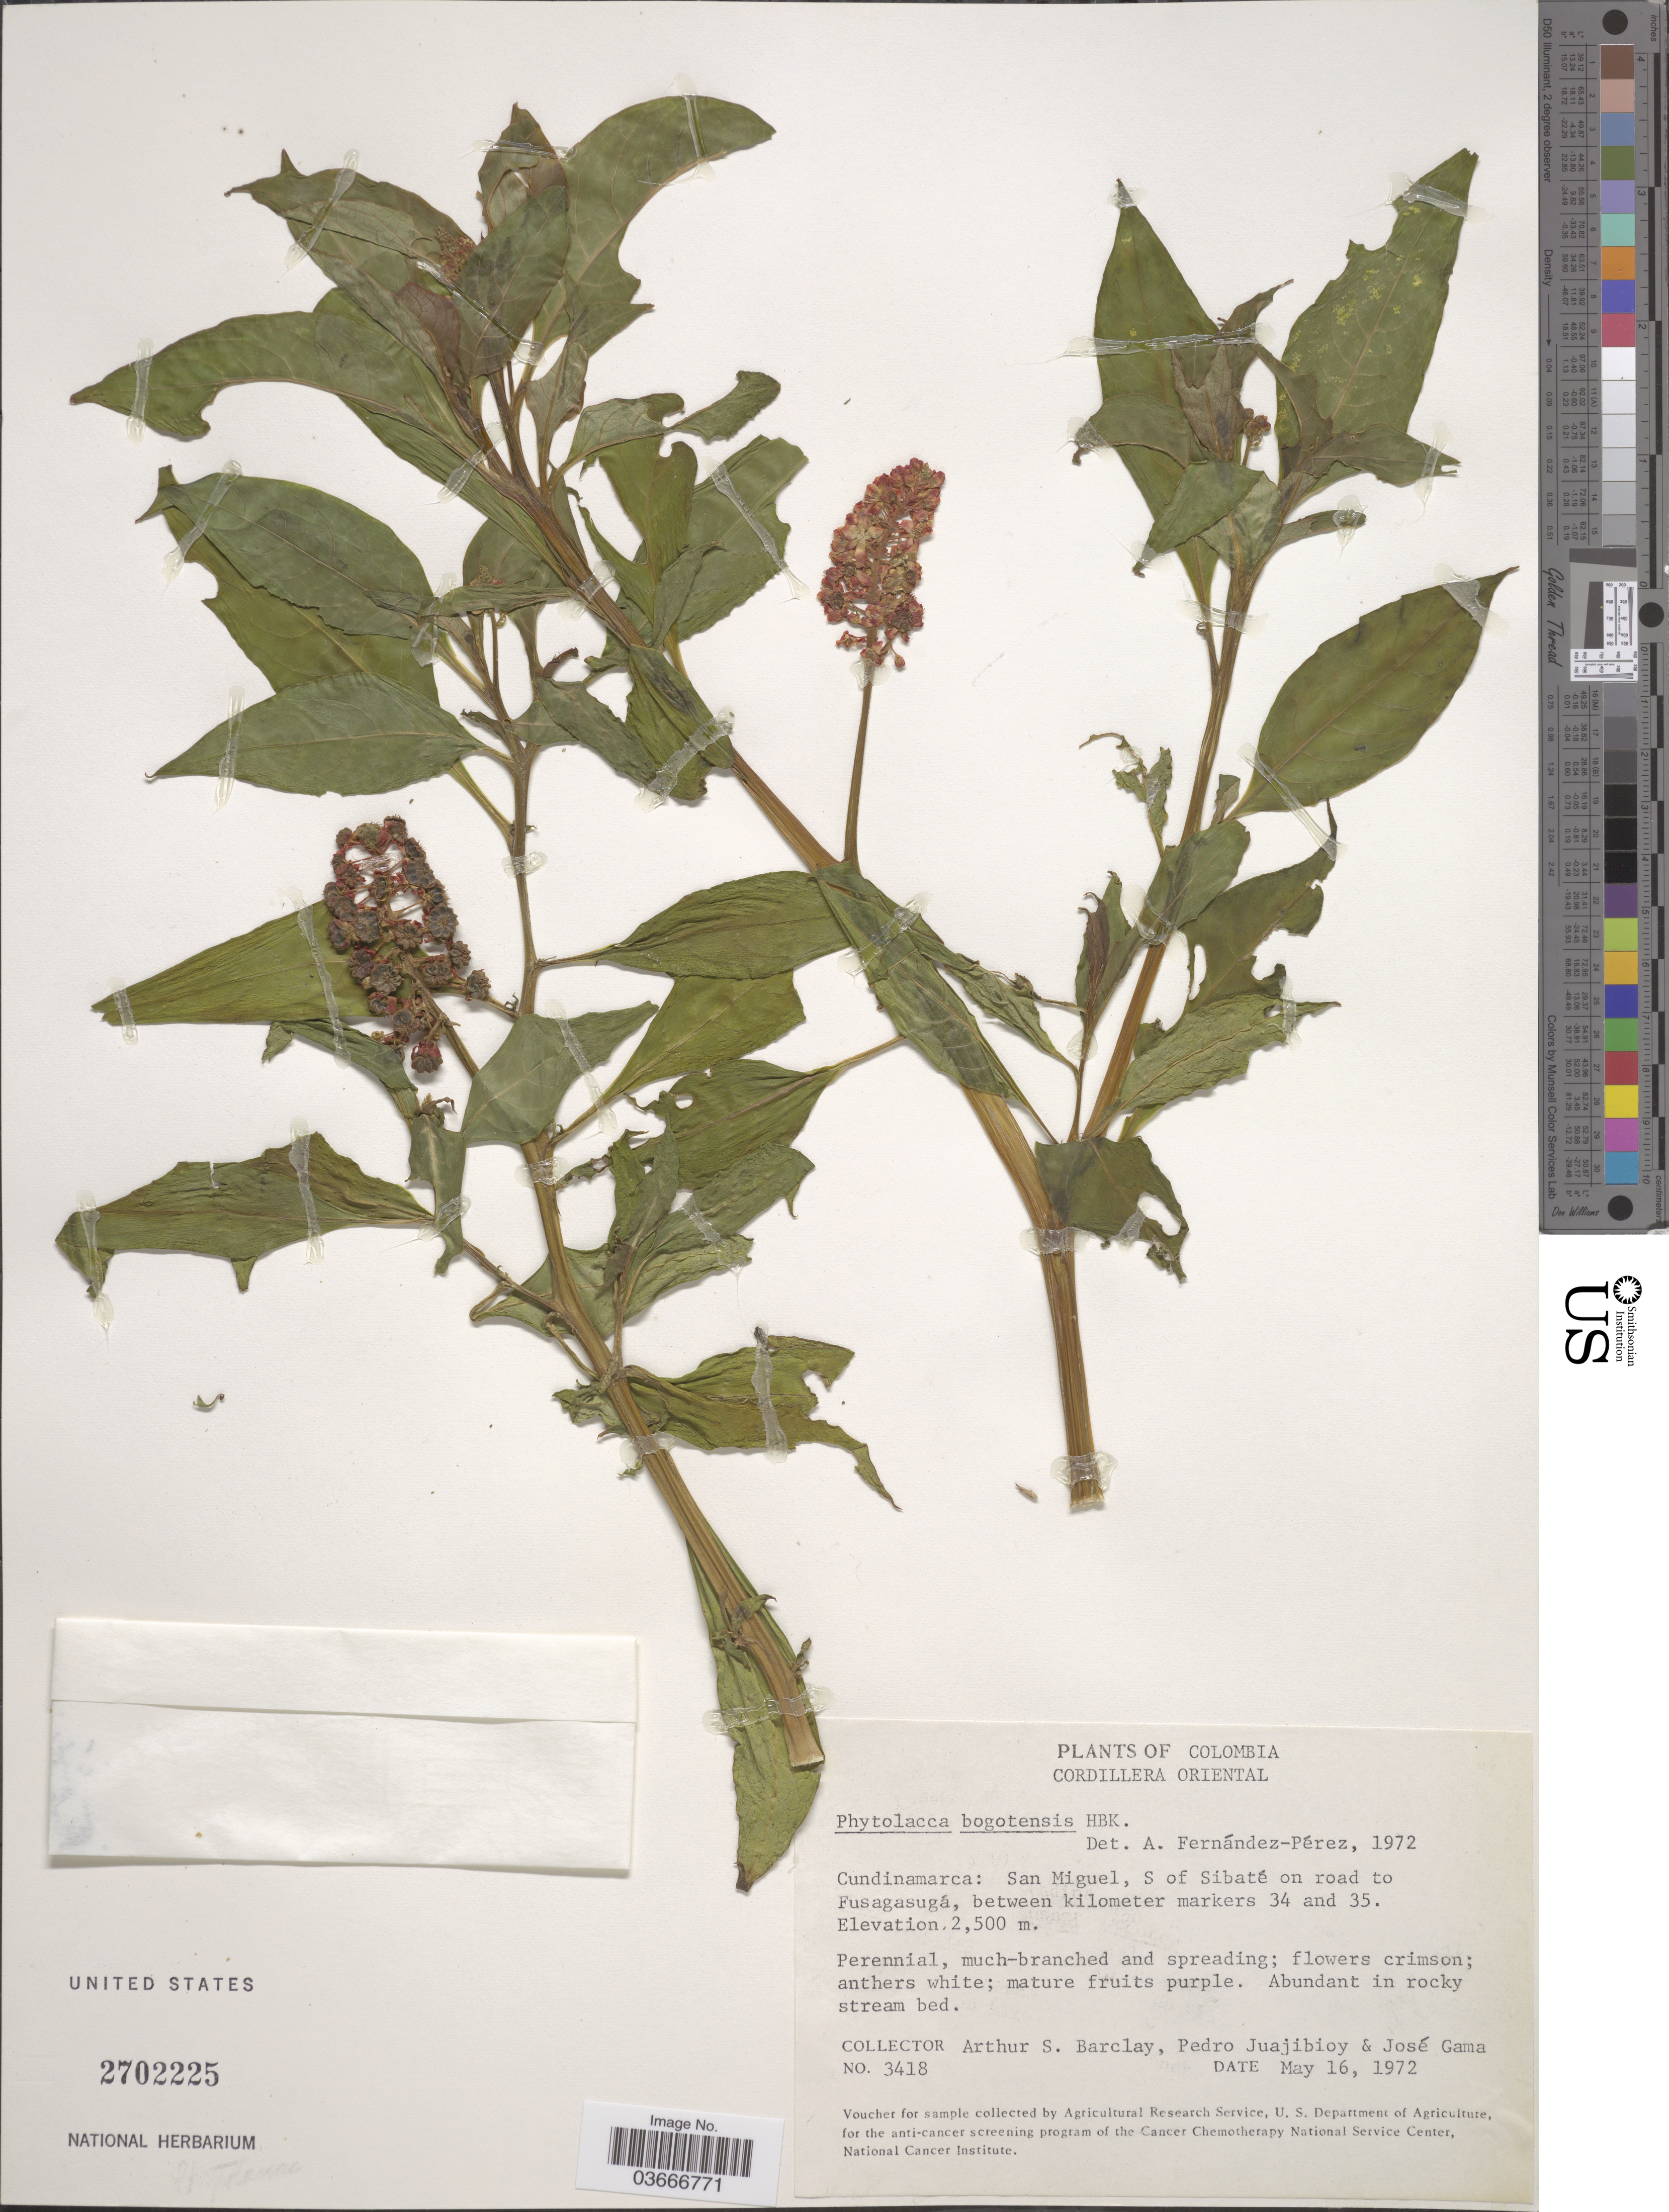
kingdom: Plantae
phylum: Tracheophyta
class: Magnoliopsida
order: Caryophyllales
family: Phytolaccaceae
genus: Phytolacca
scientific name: Phytolacca bogotensis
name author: Kunth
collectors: A. S. Barclay, P. Juajibioy & J. Gama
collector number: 3418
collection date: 1972-05-16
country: Colombia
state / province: Cundinamarca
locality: Cordillera Oriental. San Miguel, S of Sibaté on road to Fusagasugá, between kilometer markers 34 and 35.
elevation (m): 2500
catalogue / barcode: US 2702225